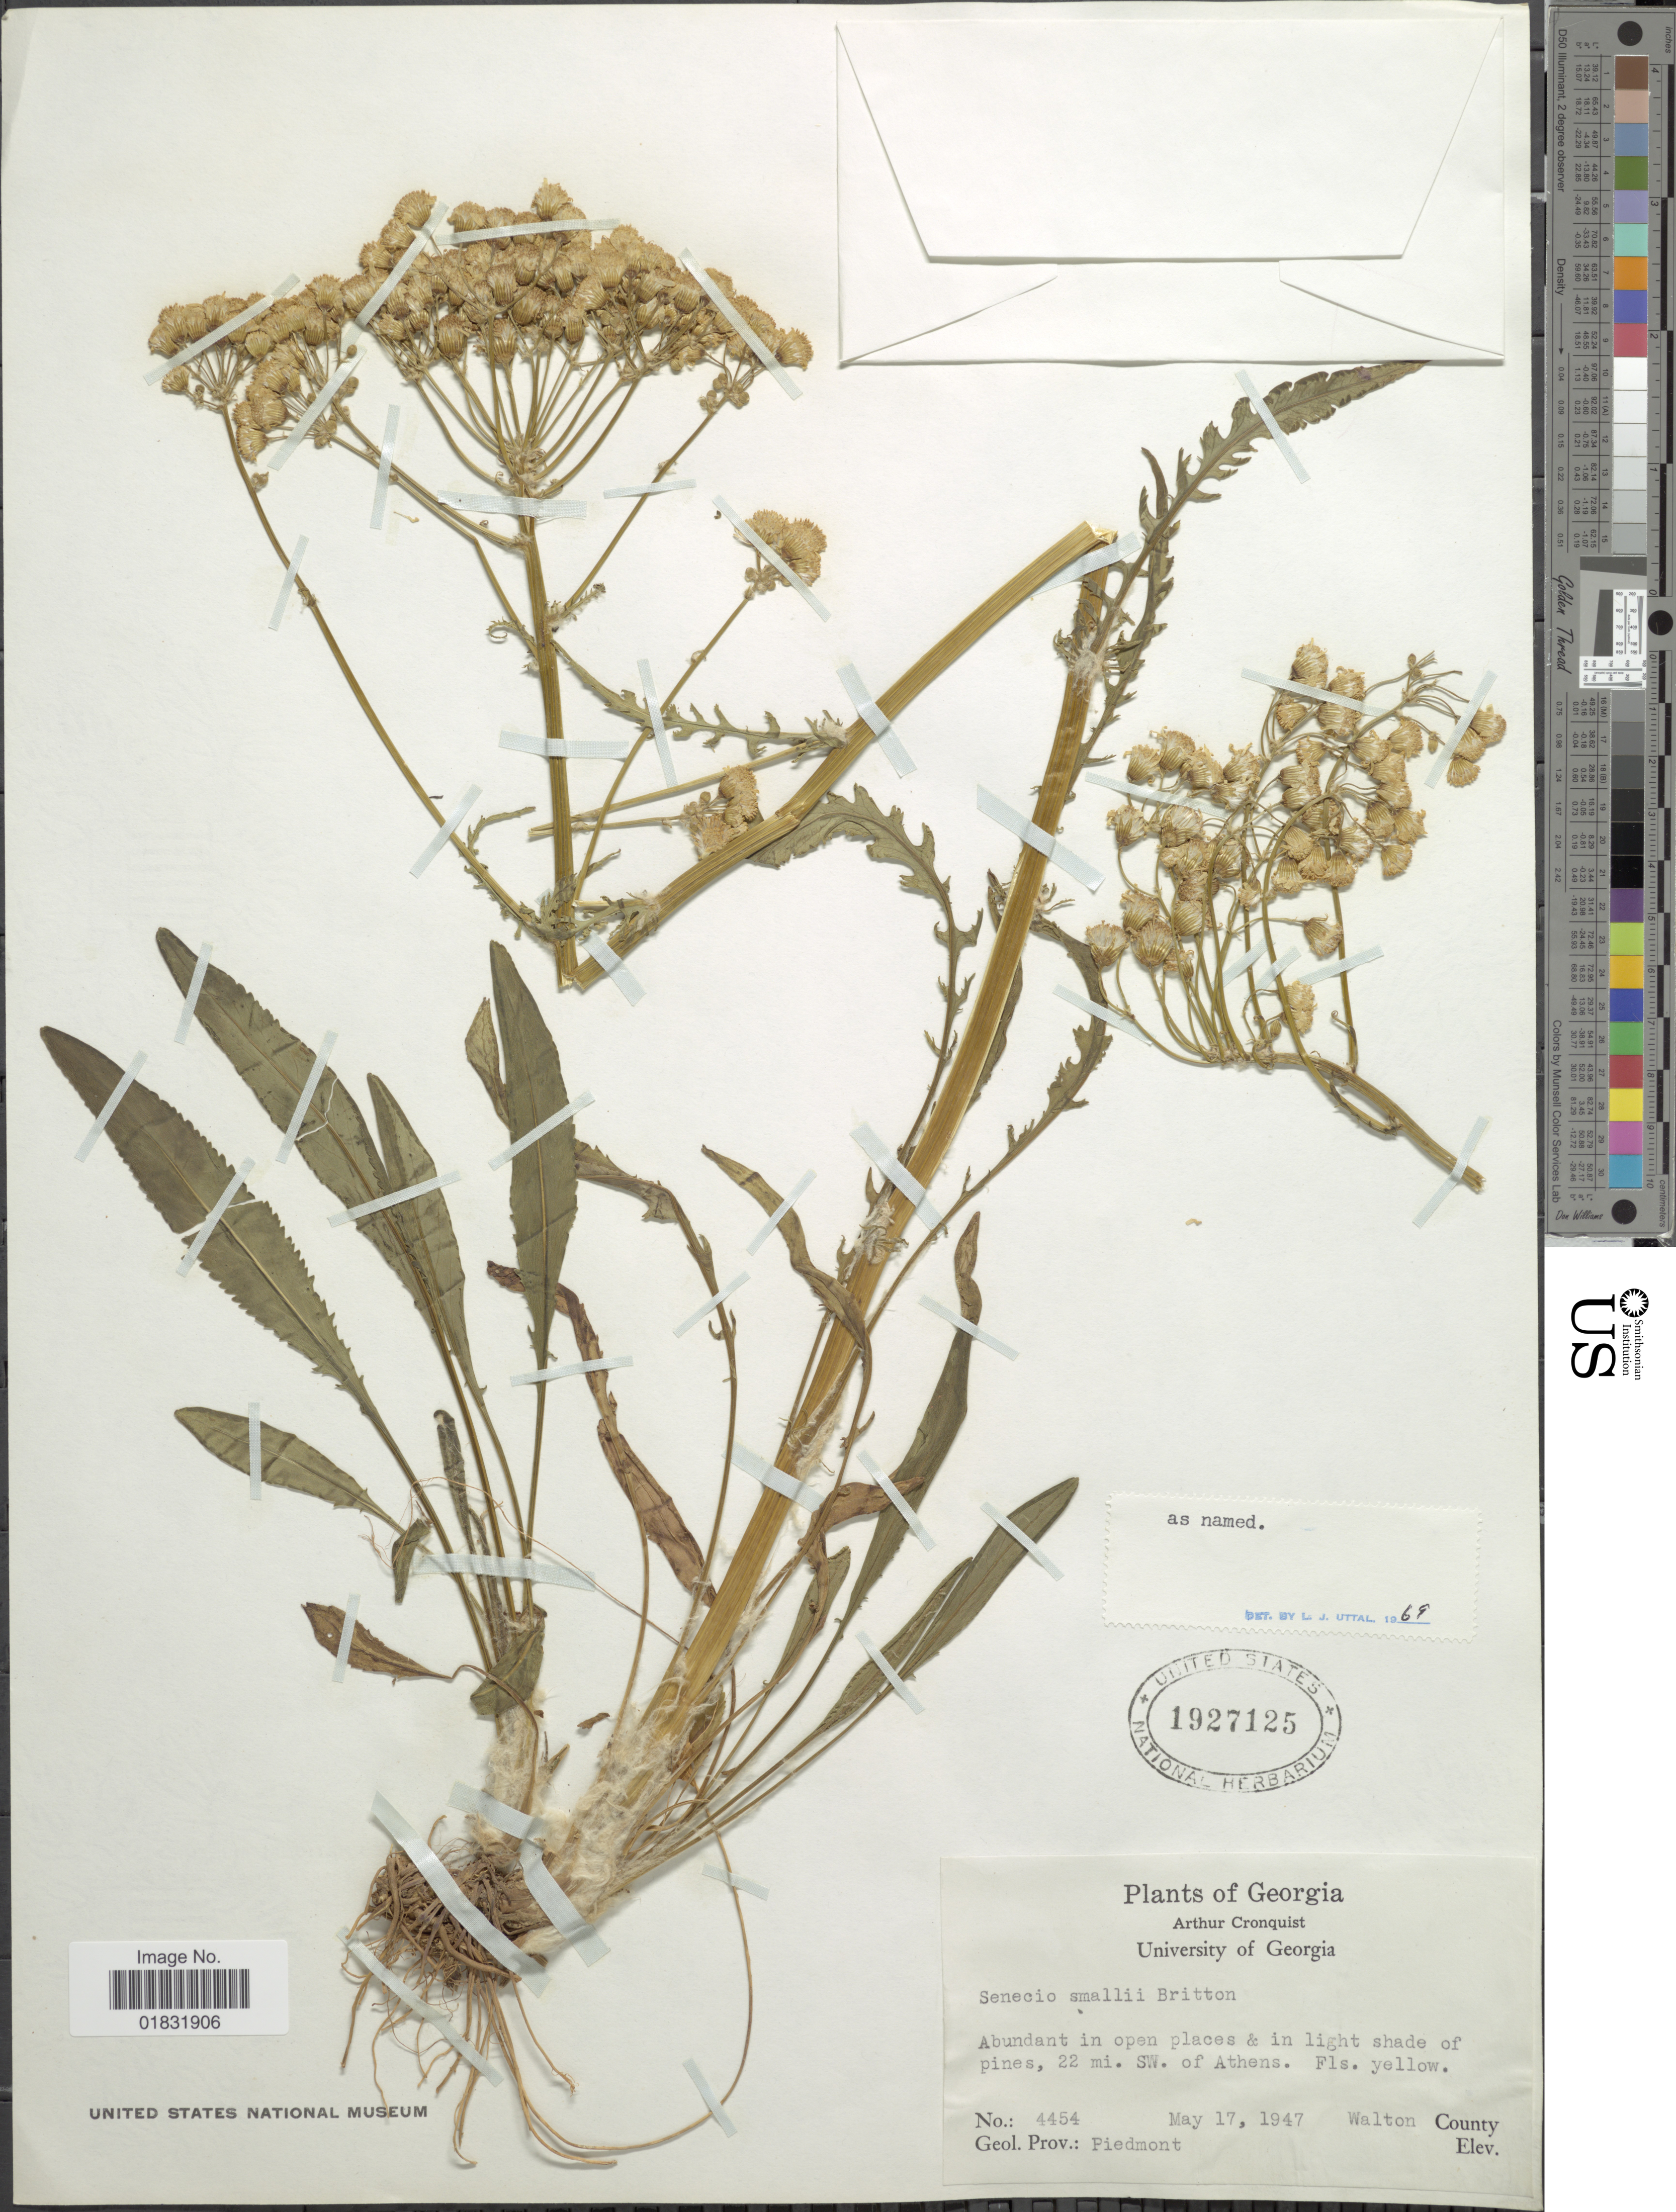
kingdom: Plantae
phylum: Tracheophyta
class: Magnoliopsida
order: Asterales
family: Asteraceae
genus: Packera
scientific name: Packera smallii Britton comb ined.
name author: Britton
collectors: A. J. Cronquist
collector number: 4454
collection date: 1947-05-17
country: United States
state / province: Georgia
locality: Abundant in open places & in light shade of pines, 22 mi SW of Athens, Walton County, Geol. Prov.: Piedmont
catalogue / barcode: US 1927125